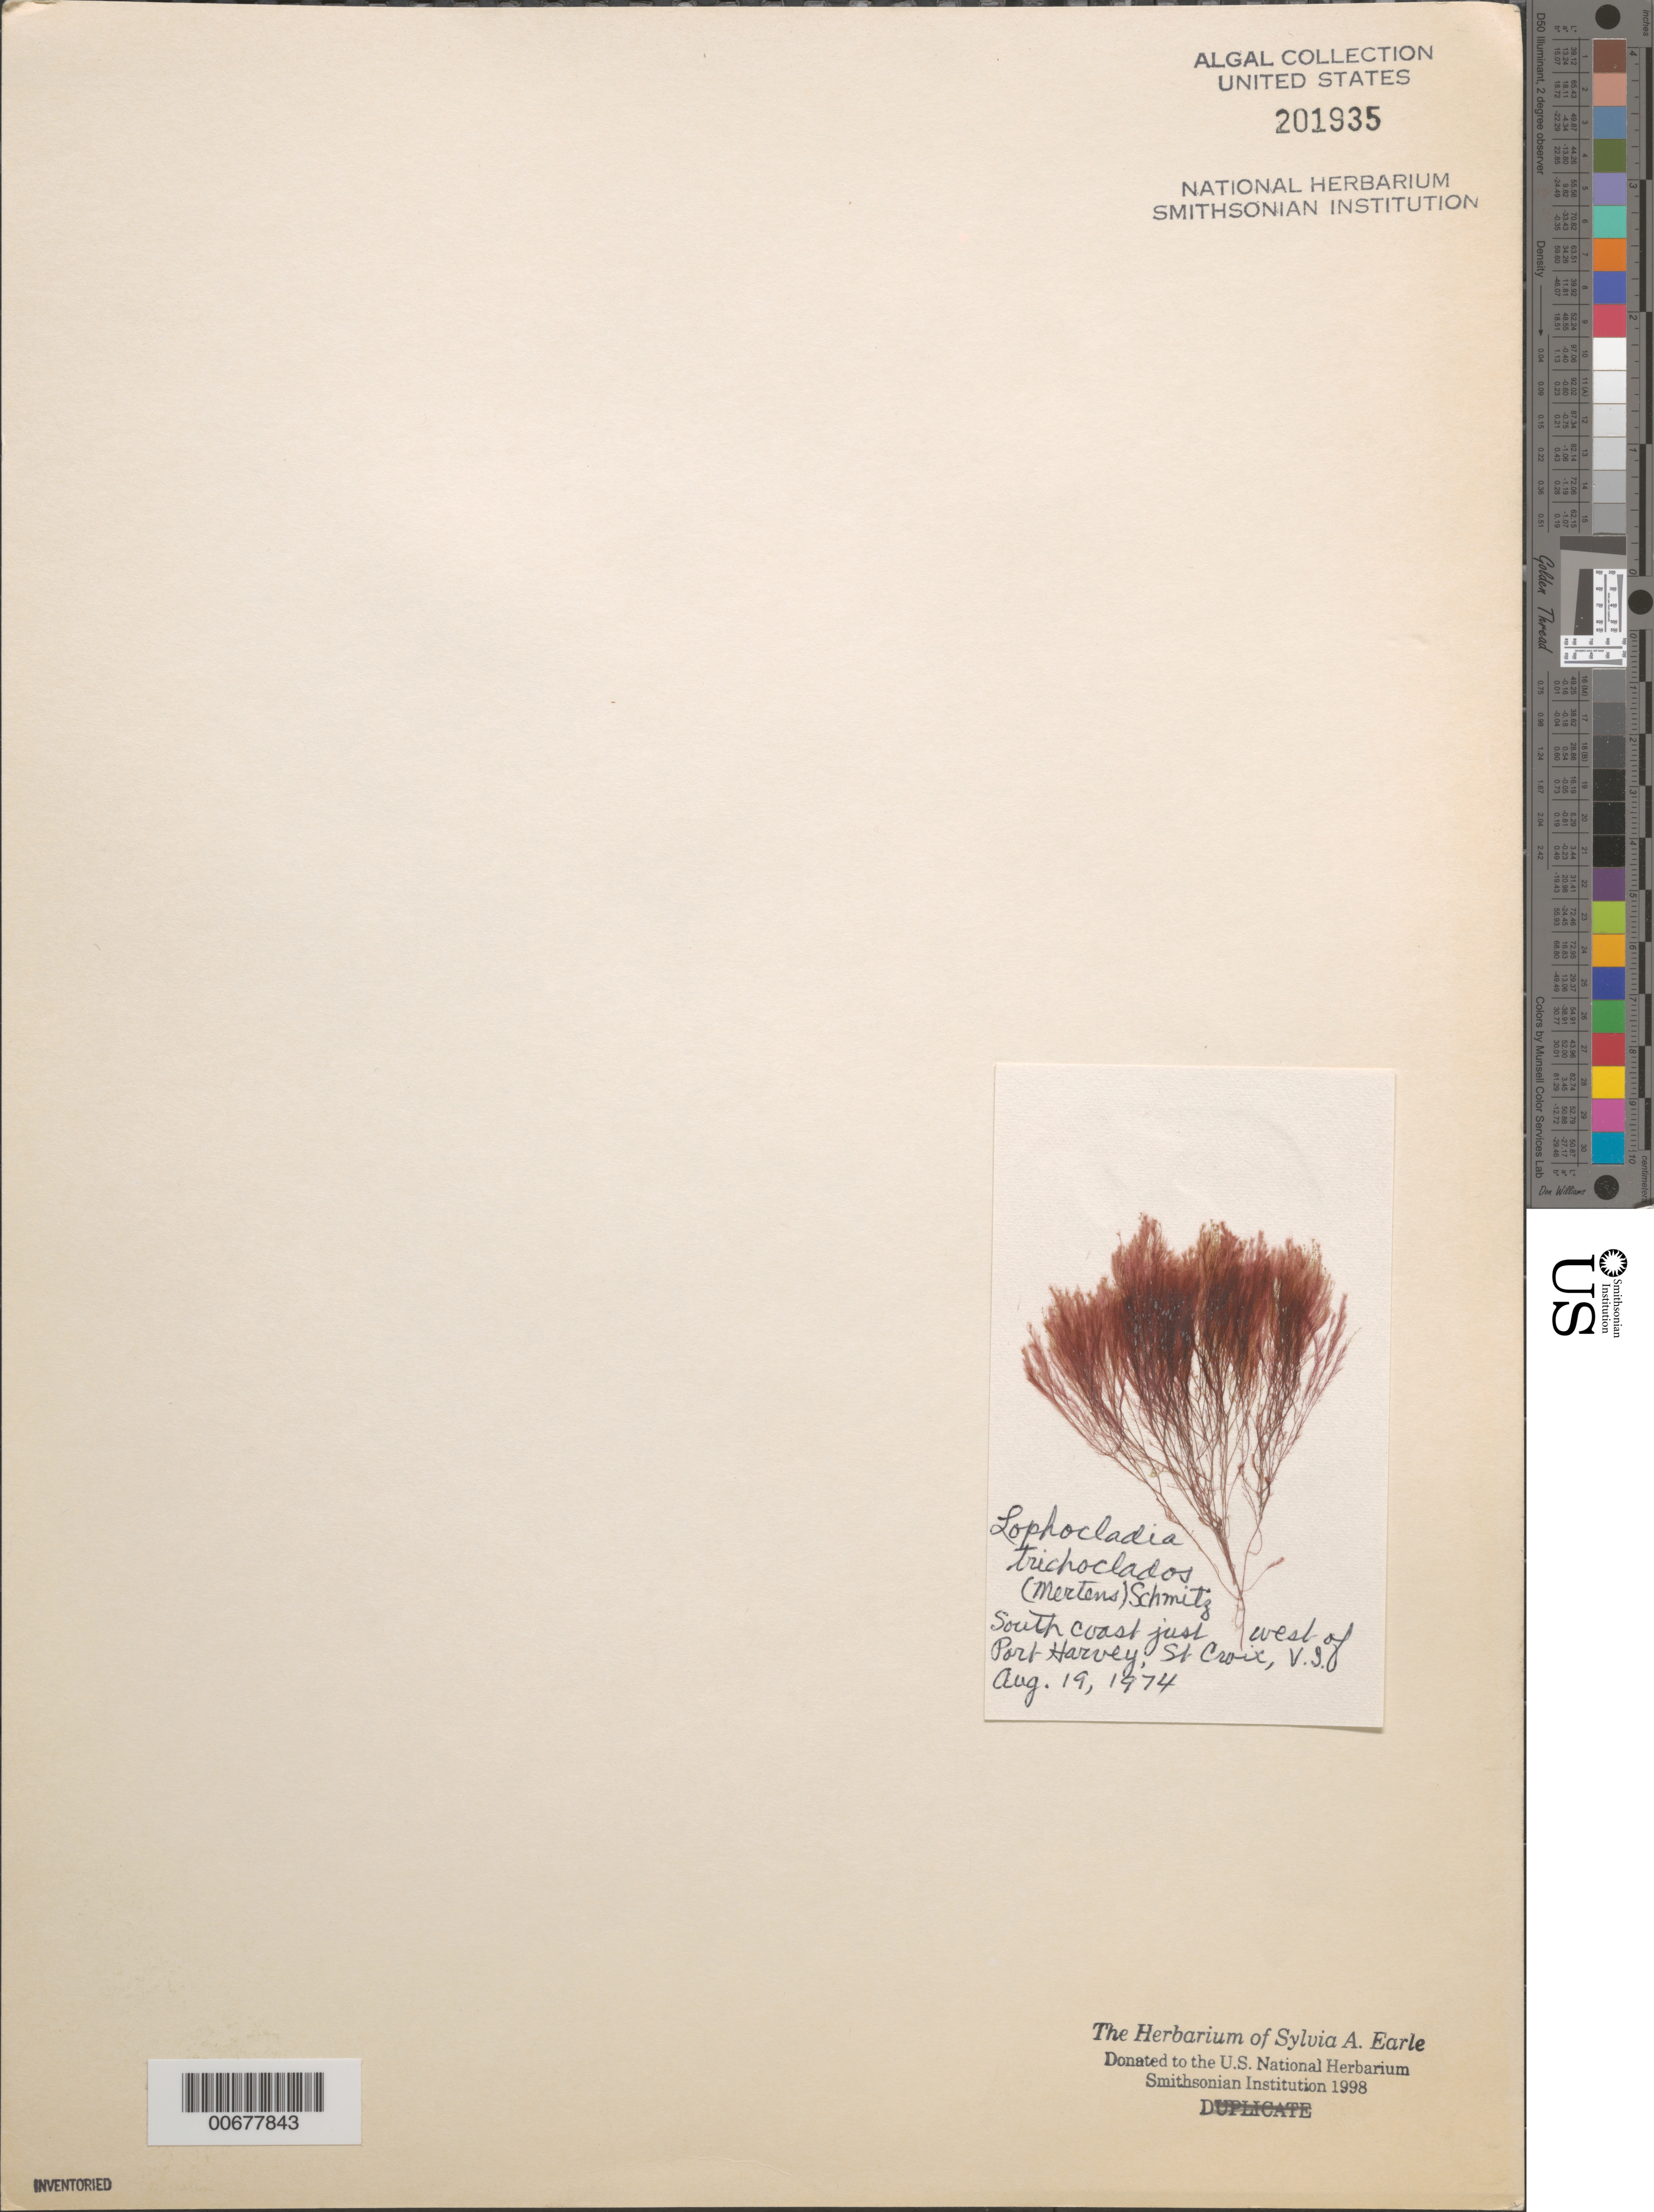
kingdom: Plantae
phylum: Rhodophyta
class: Florideophyceae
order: Ceramiales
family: Rhodomelaceae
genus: Lophocladia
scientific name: Lophocladia trichoclados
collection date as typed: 19 Aug 1974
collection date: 1974-08-19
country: U.S. Virgin Islands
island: St. Croix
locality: South coast just west of Port Harvey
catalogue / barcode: US 201935